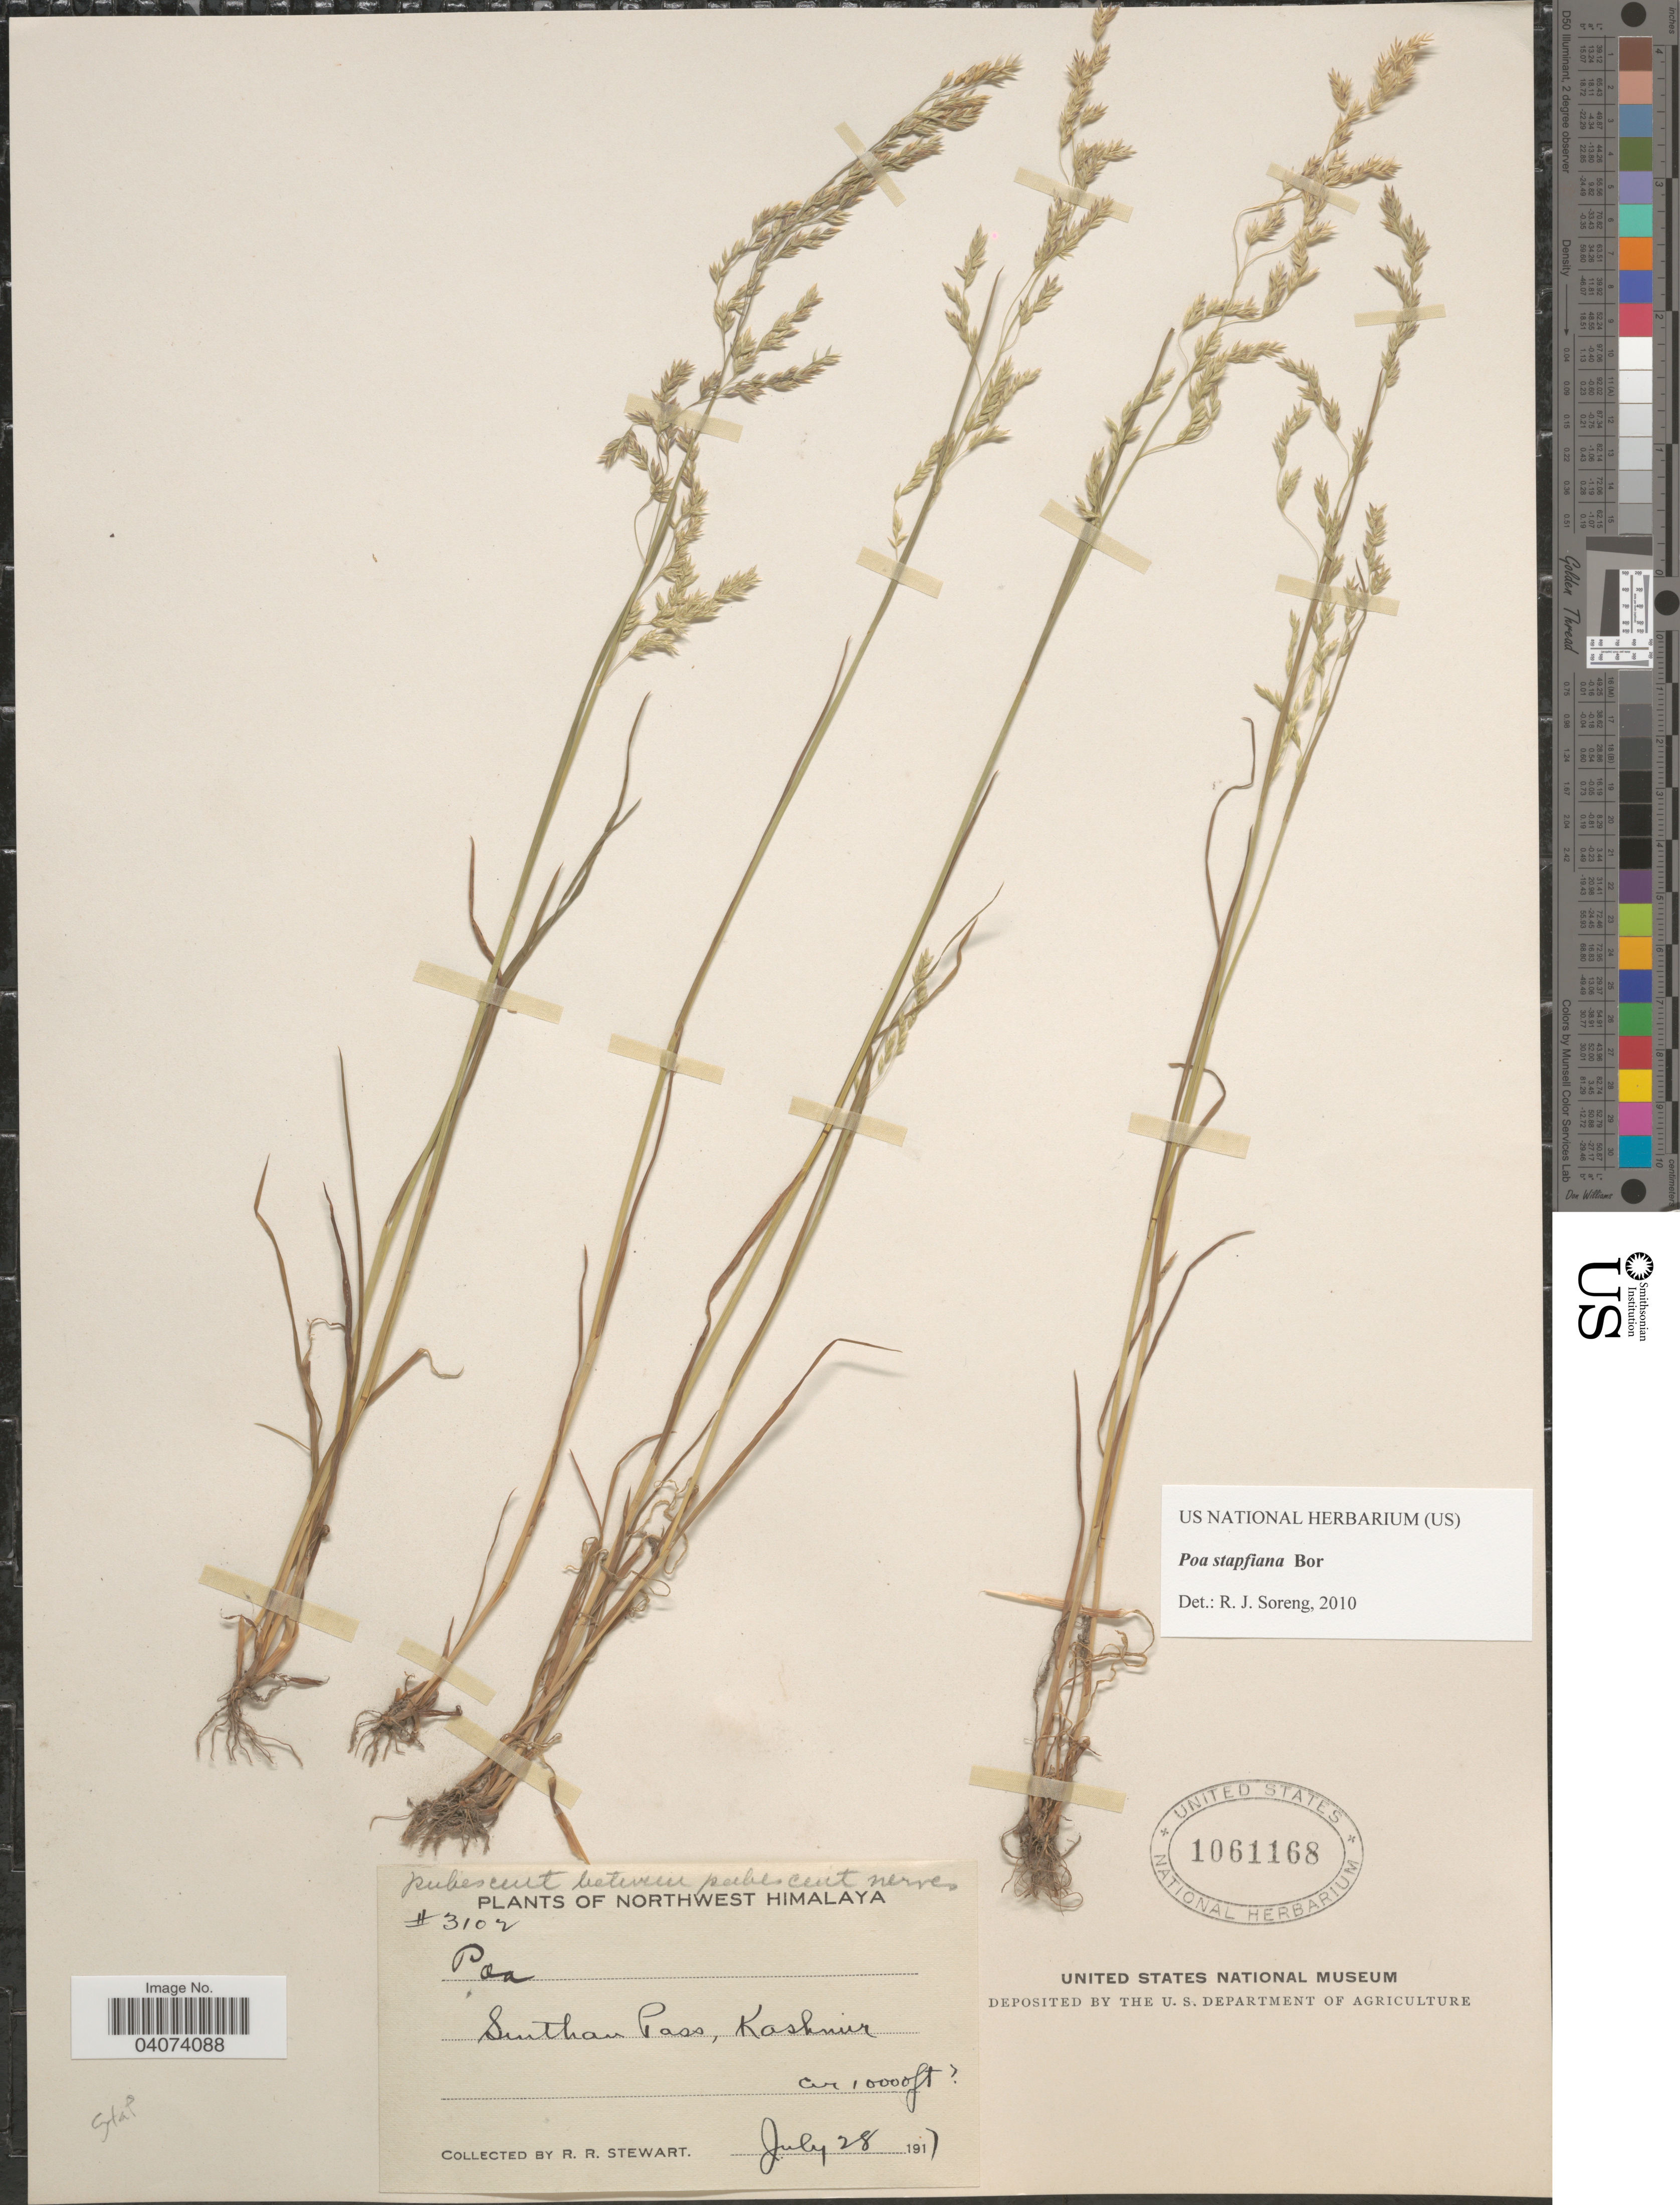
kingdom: Plantae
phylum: Tracheophyta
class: Liliopsida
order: Poales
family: Poaceae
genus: Poa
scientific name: Poa sterilis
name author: M. Bieb.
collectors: R. Stewart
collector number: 3102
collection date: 1917-07-28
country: India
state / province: Jammu and Kashmir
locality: Northwest Himalaya. Sinthan Pass, Kashmir.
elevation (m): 3048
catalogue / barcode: US 1061168